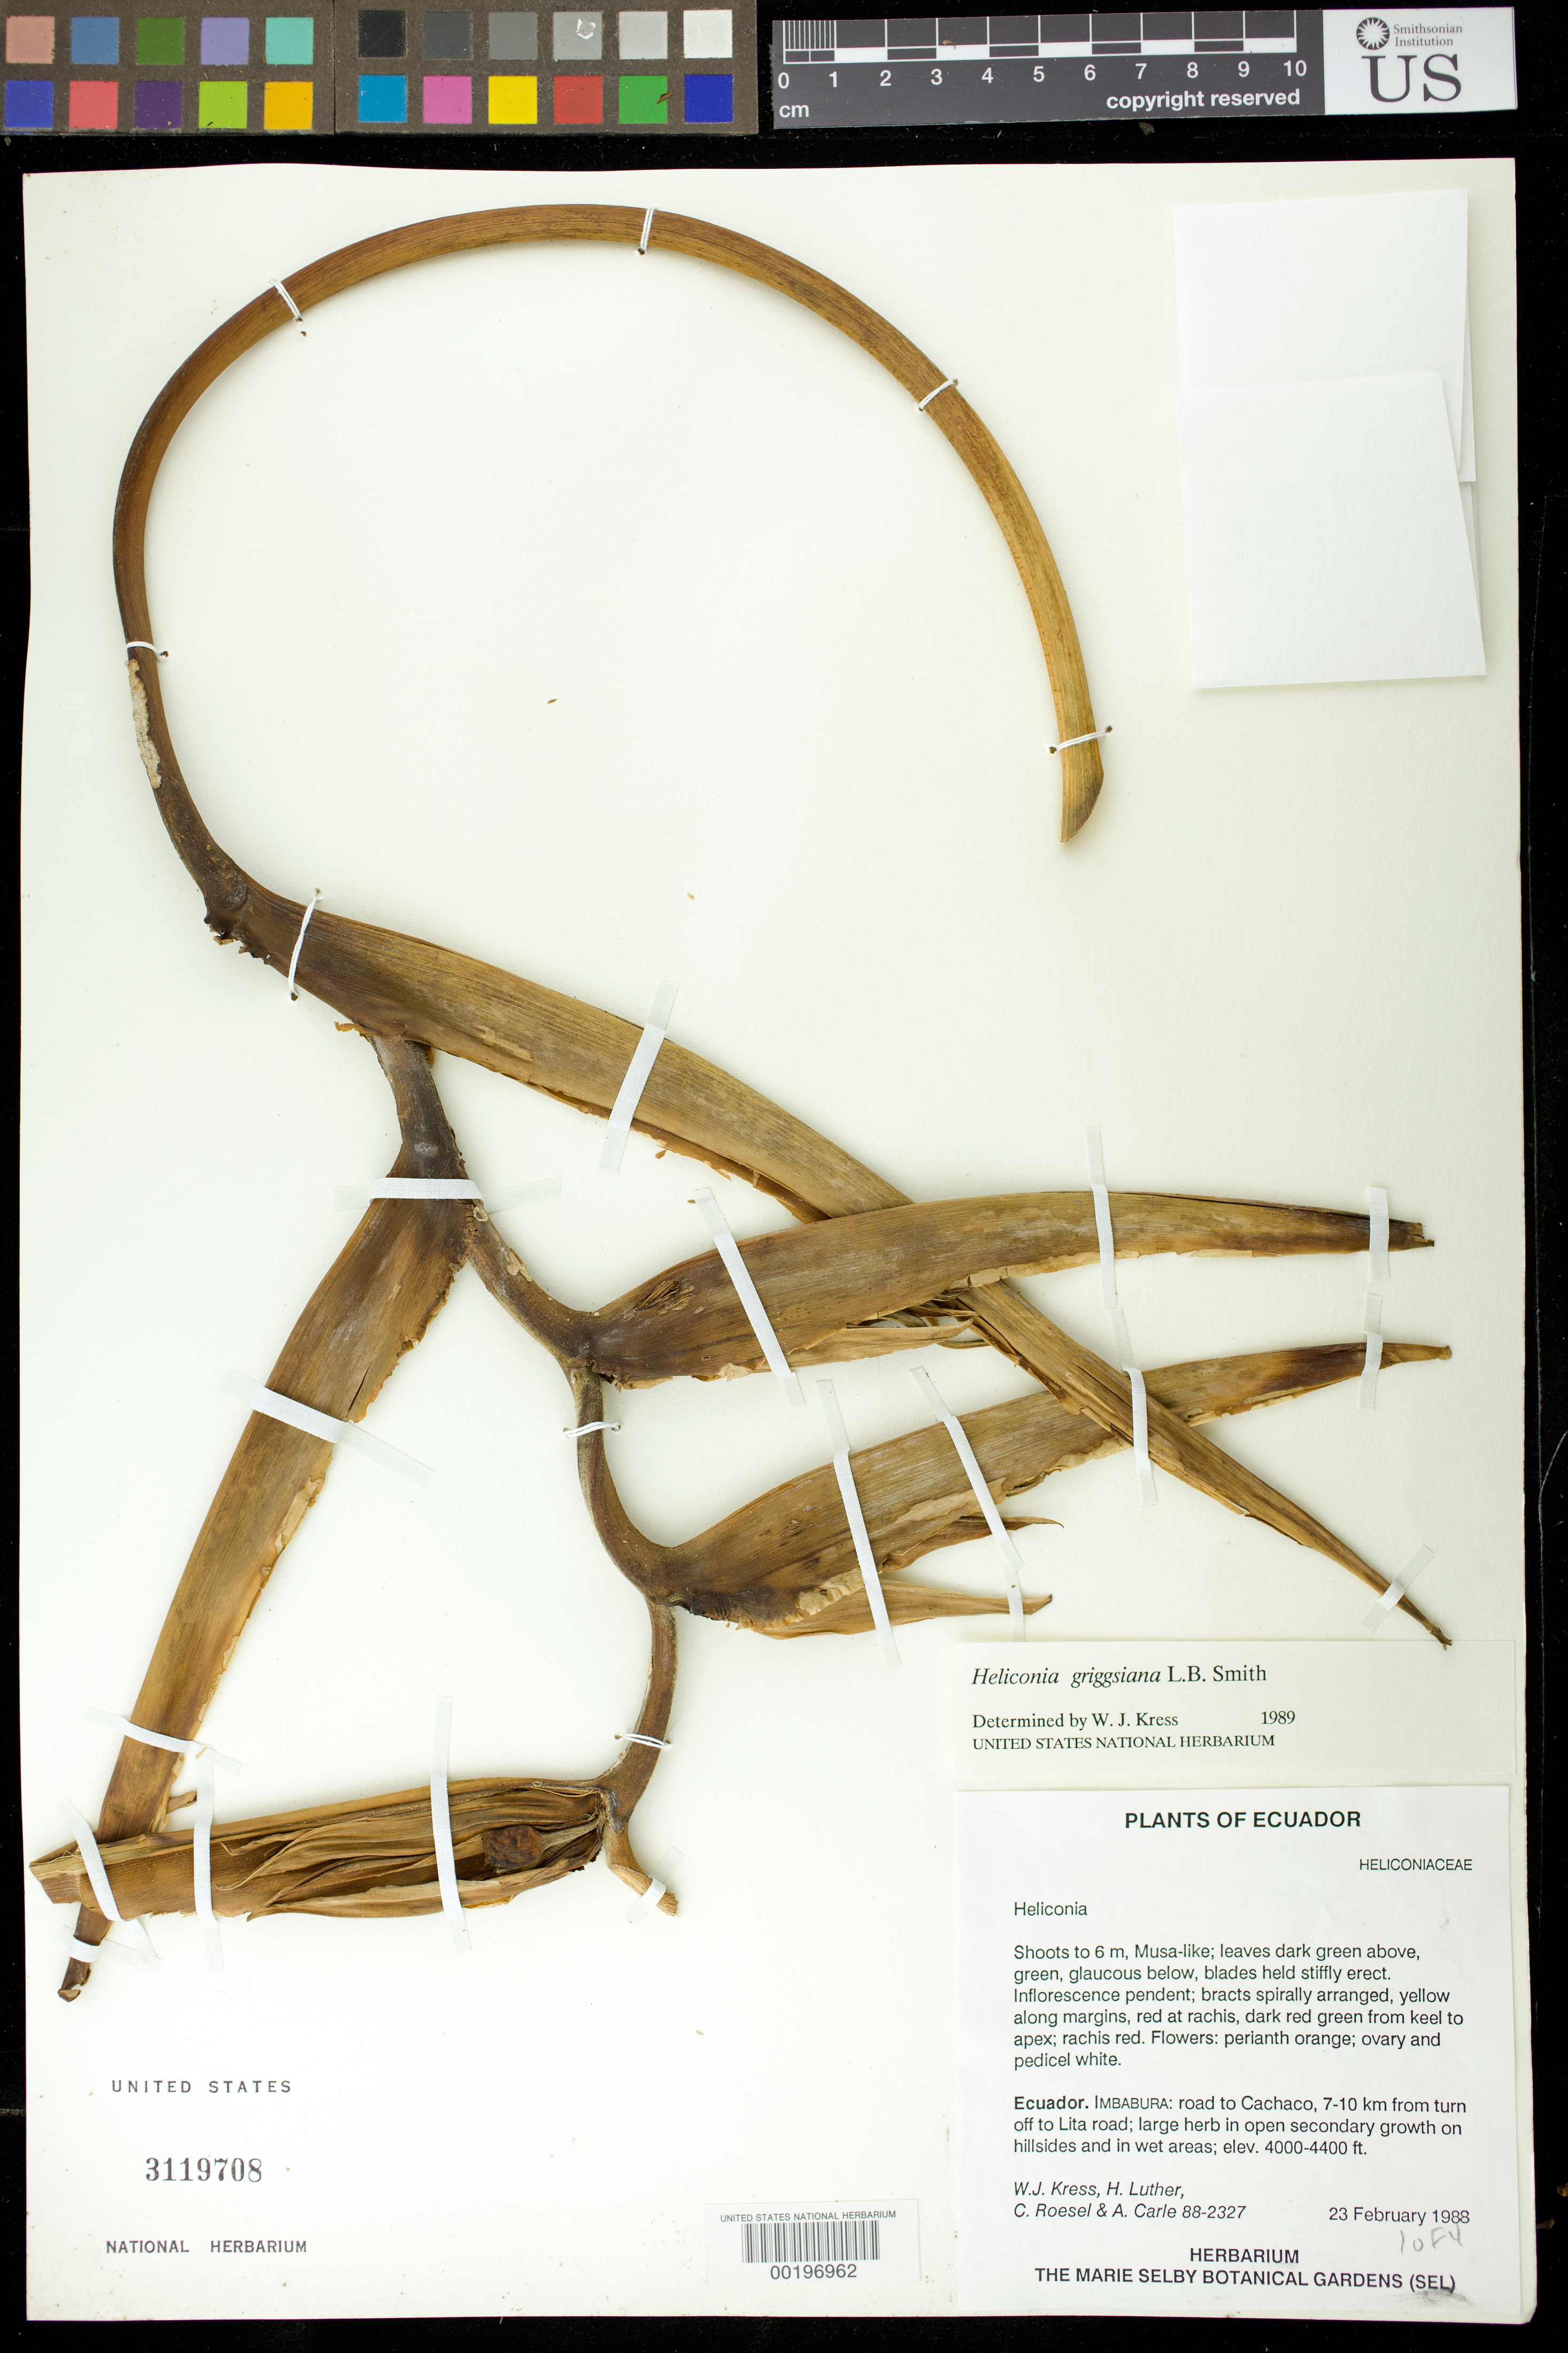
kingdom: Plantae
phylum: Tracheophyta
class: Liliopsida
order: Zingiberales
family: Heliconiaceae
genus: Heliconia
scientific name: Heliconia griggsiana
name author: L.B. Sm.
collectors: W. J. Kress, Harry E. Luther, C. S. Roesel & A. Carle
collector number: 88-2327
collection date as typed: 23 Feb 1988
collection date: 1988-02-23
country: Ecuador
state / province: Imbabura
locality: Road to Cachaco, 7-10 km from turn of L to Lita road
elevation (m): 1219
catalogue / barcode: US 3119708